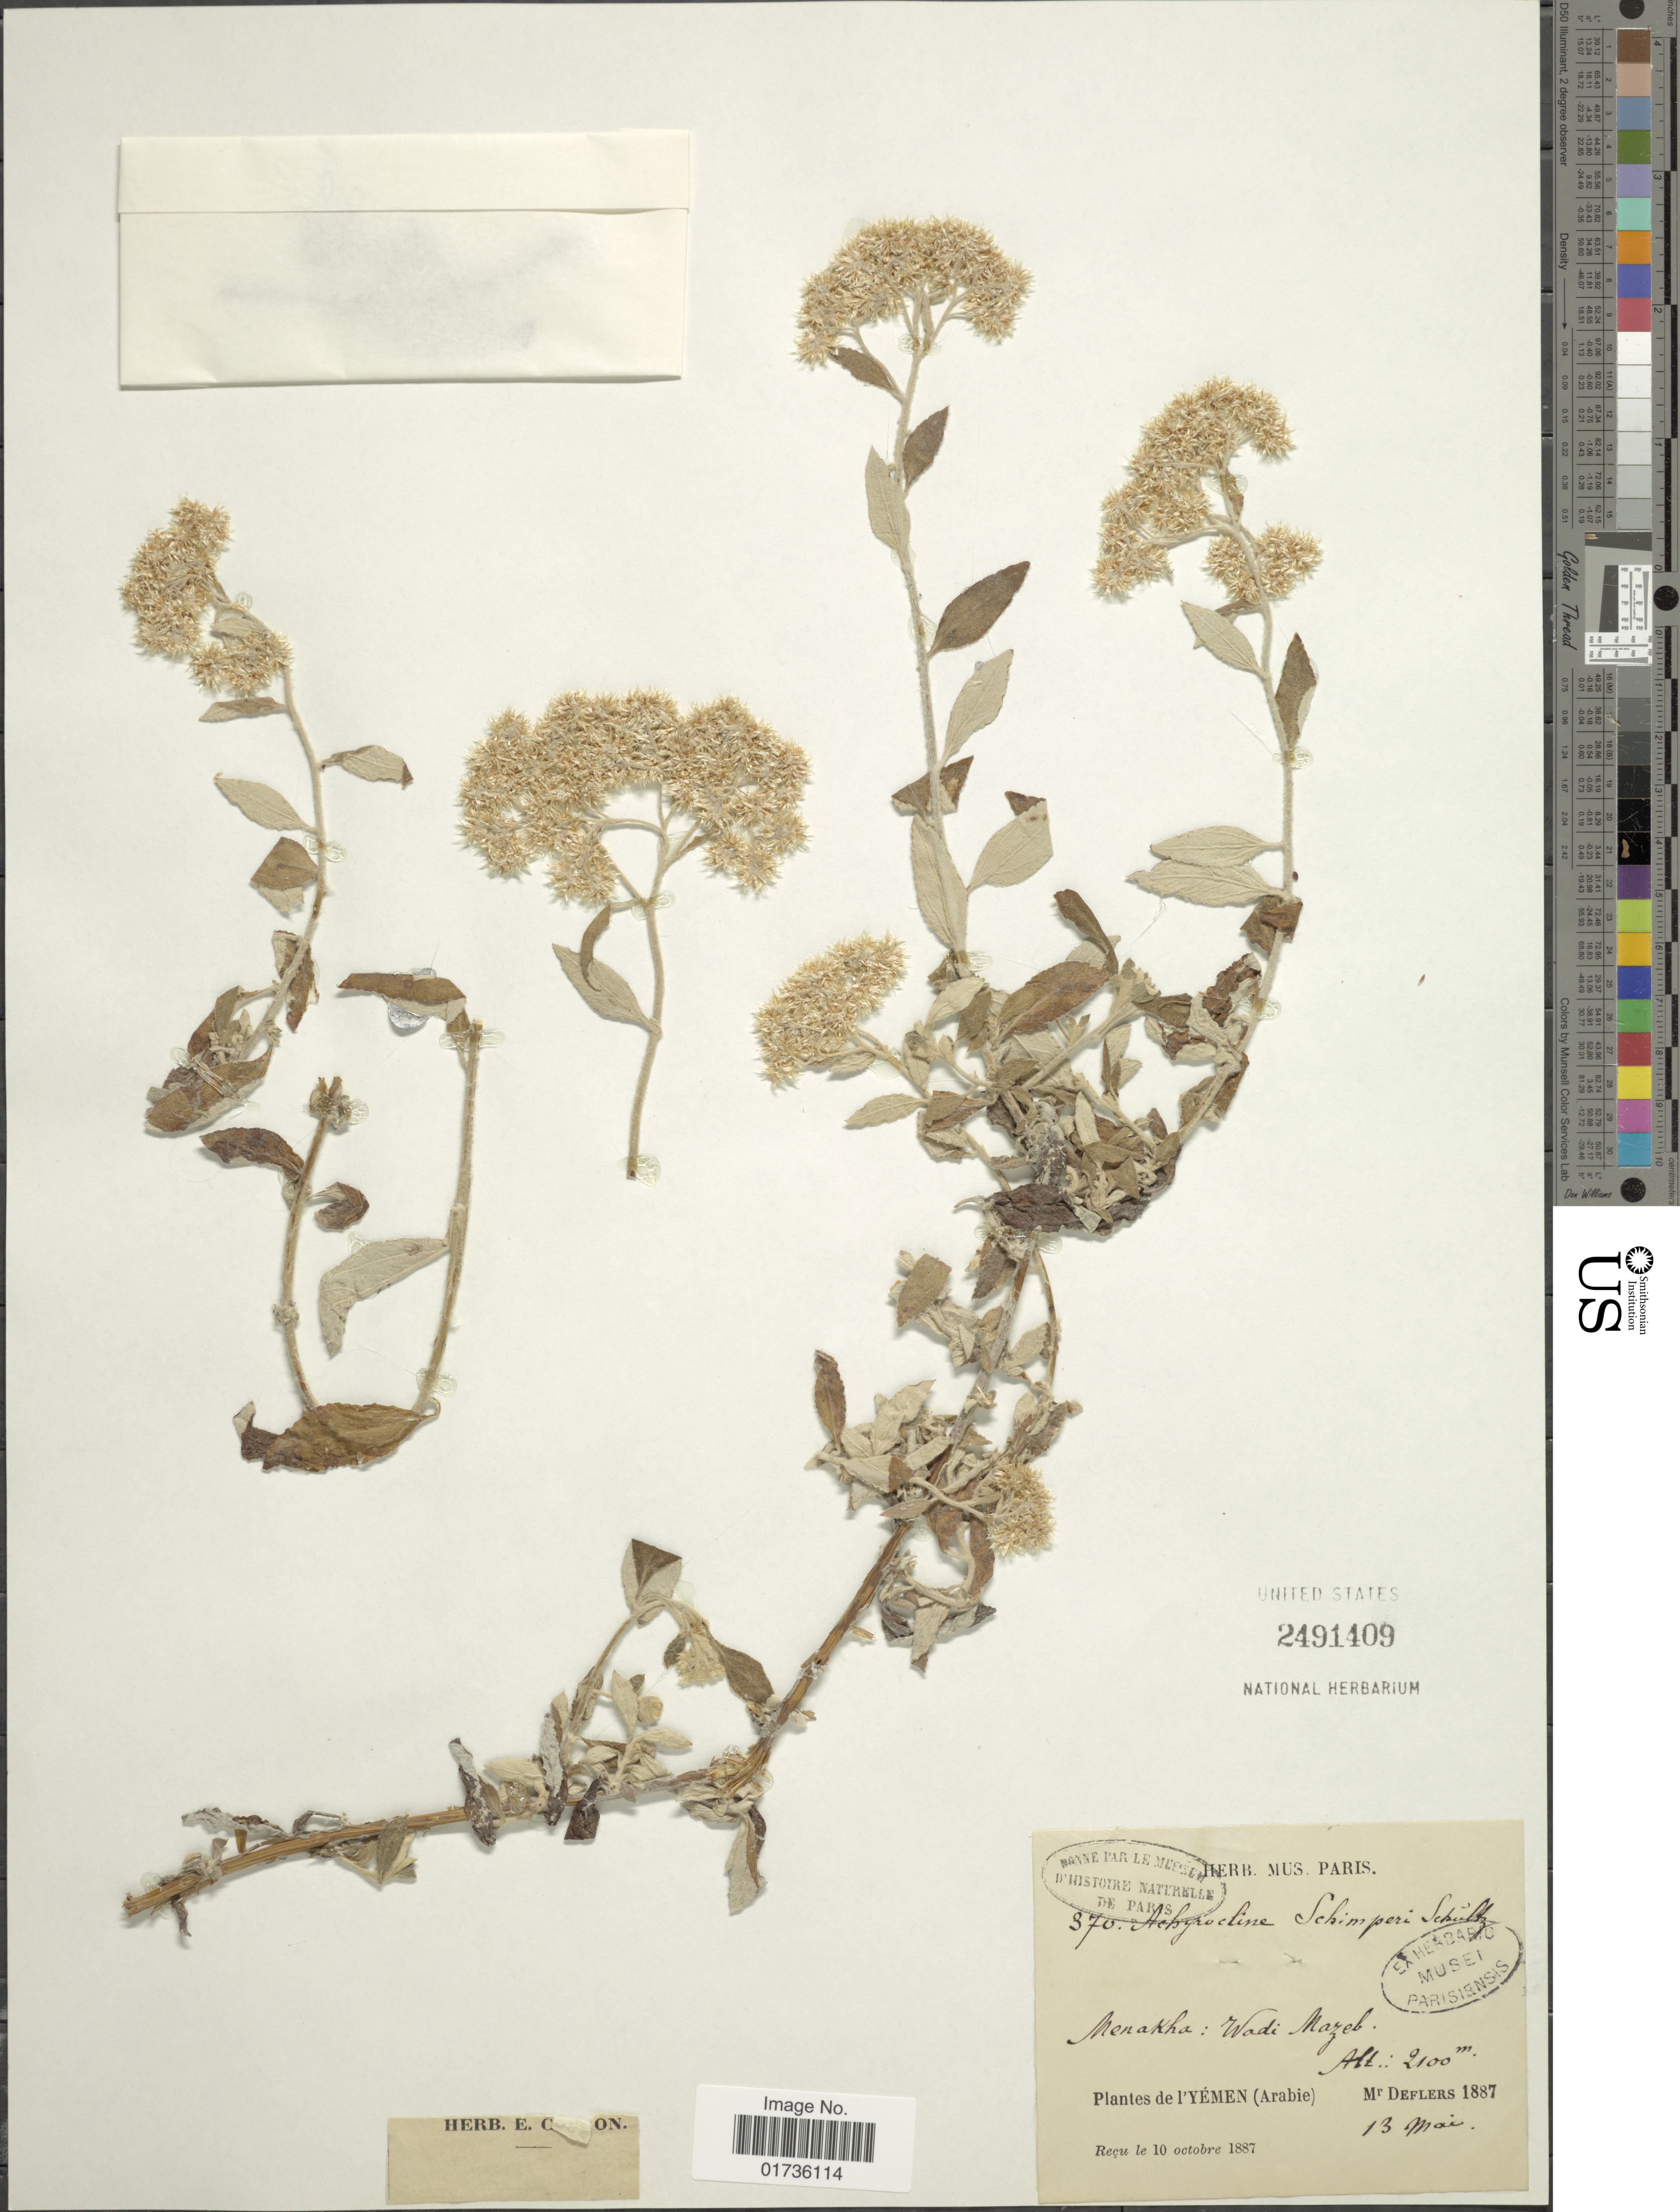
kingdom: Plantae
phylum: Tracheophyta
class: Magnoliopsida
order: Asterales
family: Asteraceae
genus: Achyrocline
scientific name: Achyrocline schimperi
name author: Sch. Bip. ex A. Rich.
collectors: -. Deflers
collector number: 370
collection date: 1887-05-13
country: Yemen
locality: Menakha: Wadi Nazeb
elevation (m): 2100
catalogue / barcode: US 2491409